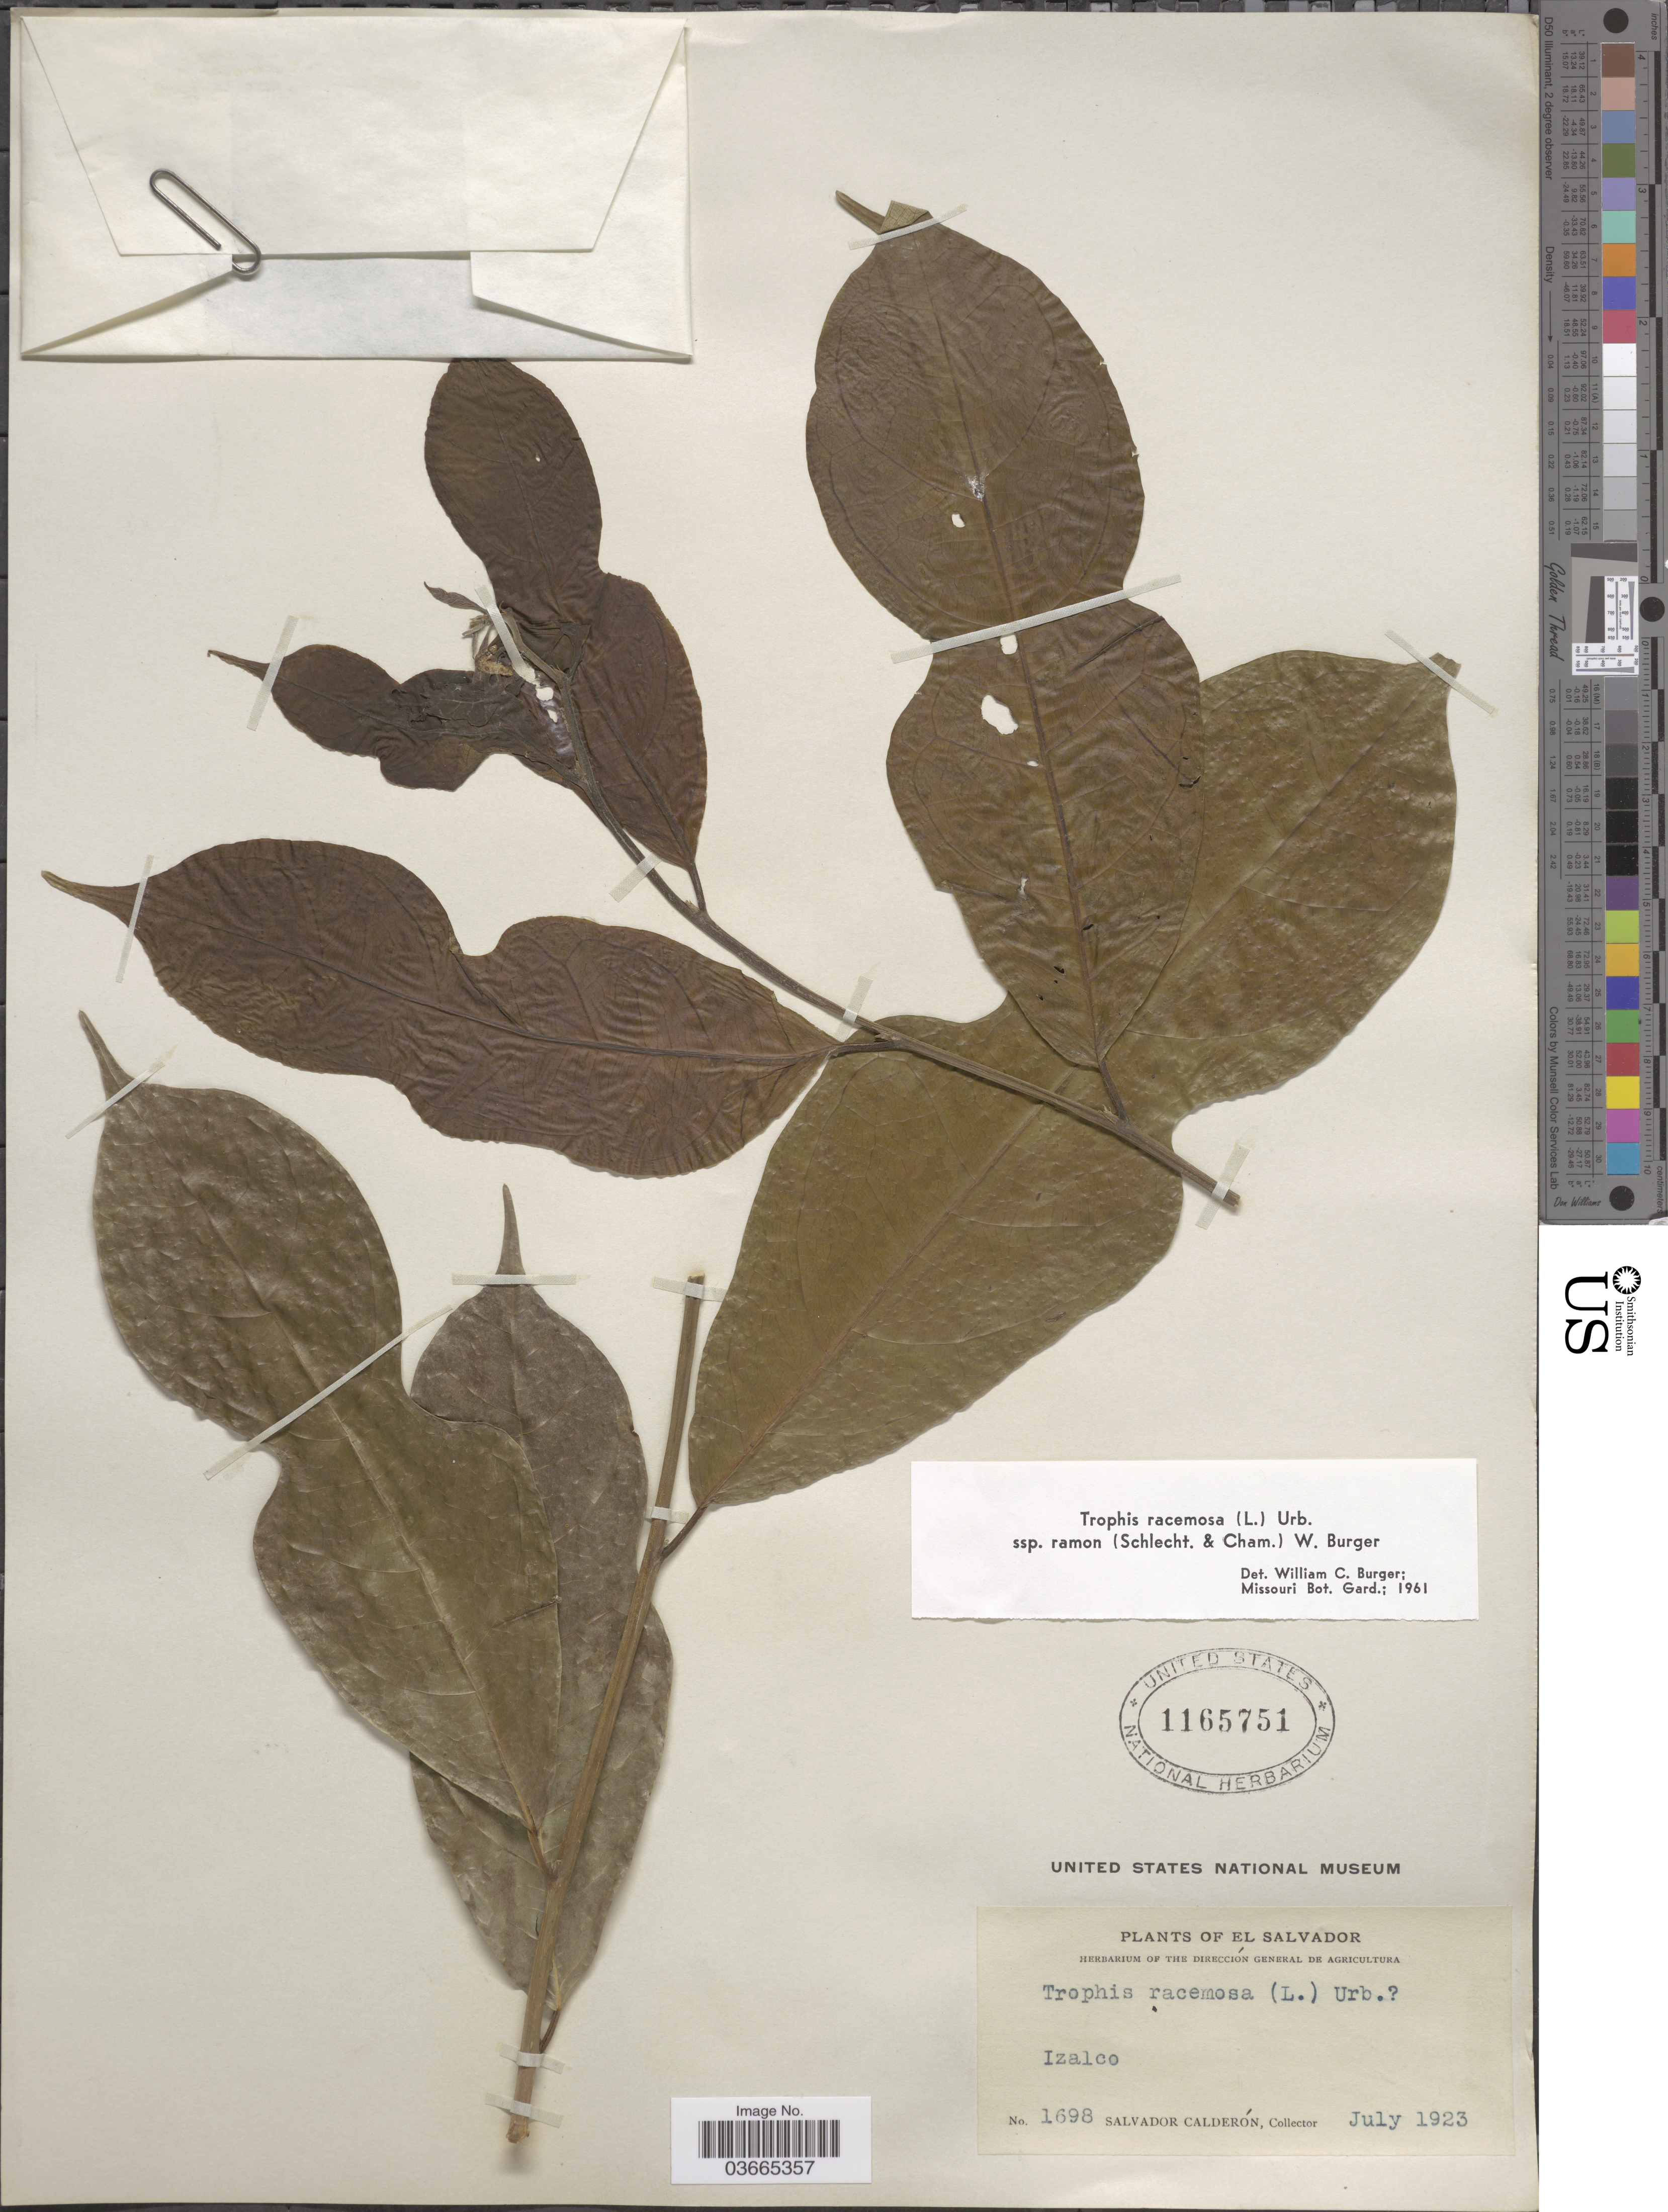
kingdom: Plantae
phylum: Tracheophyta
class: Magnoliopsida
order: Rosales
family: Moraceae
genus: Trophis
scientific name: Trophis racemosa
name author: (L.) Urb.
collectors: S. Calderón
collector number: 1698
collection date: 1923-07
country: El Salvador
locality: Izalco.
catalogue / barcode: US 1165751